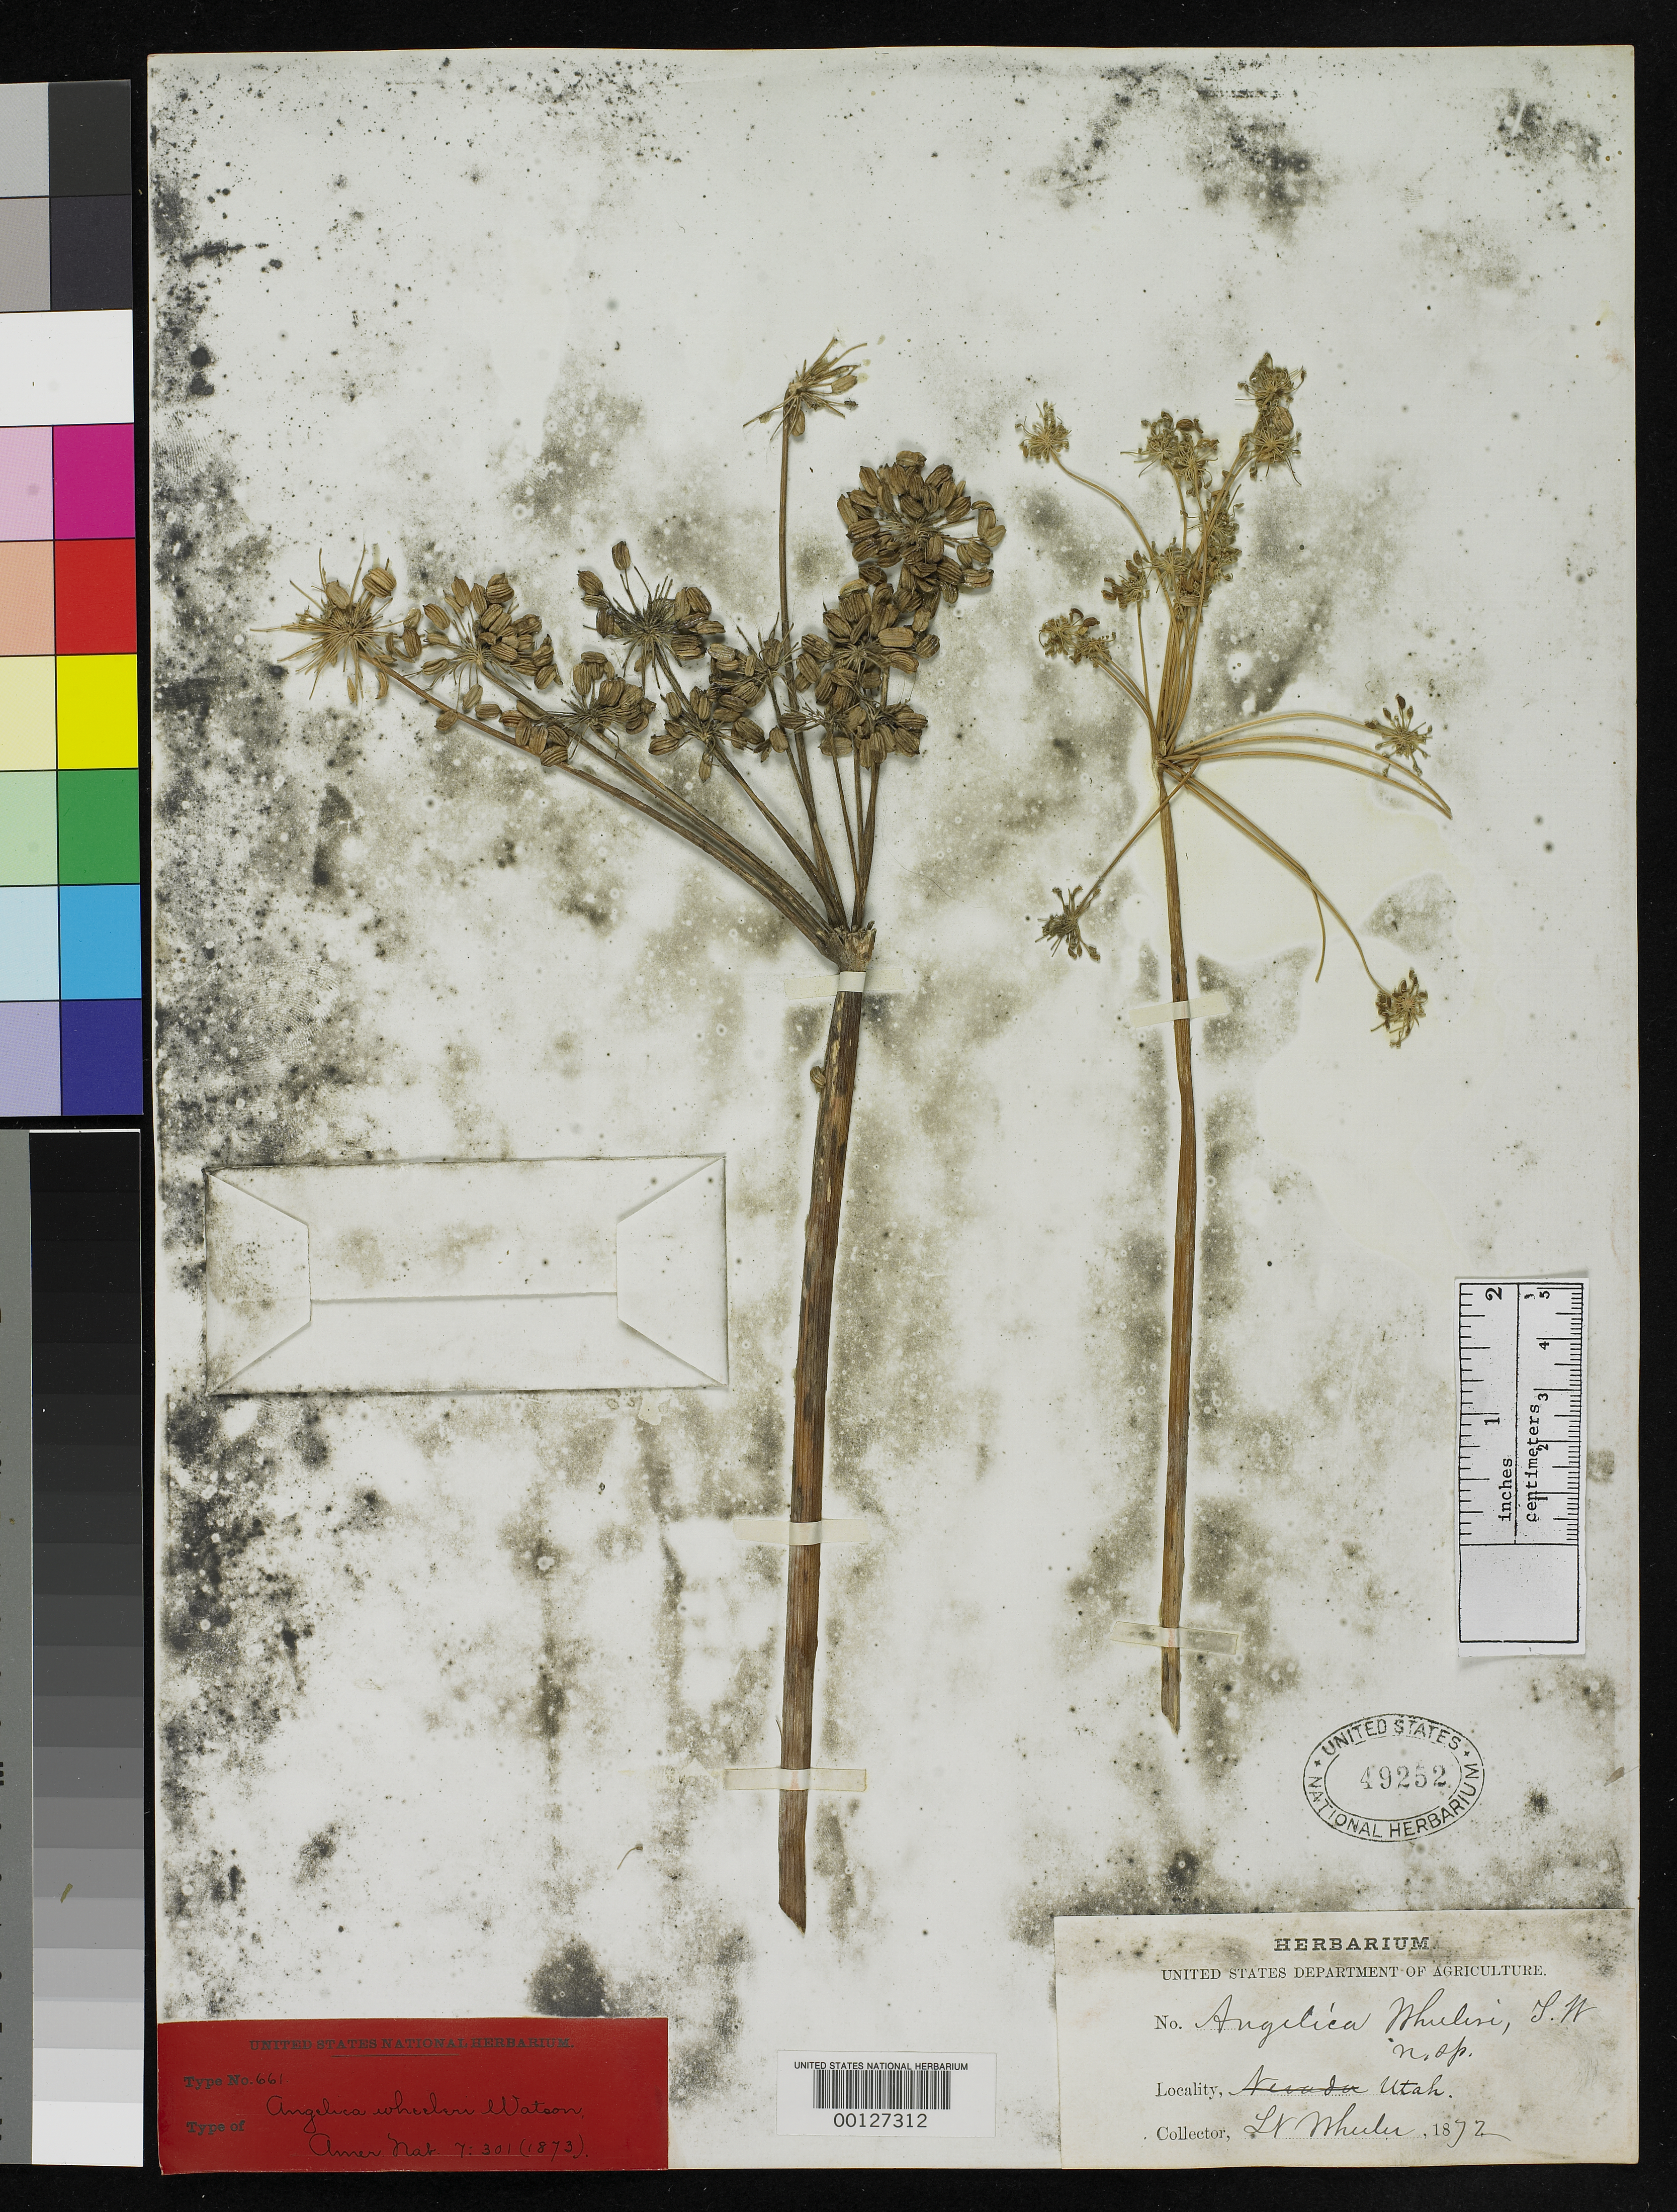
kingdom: Plantae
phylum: Tracheophyta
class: Magnoliopsida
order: Apiales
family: Apiaceae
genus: Angelica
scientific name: Angelica wheeleri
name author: S. Watson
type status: Type Collection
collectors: G. Wheeler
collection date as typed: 1872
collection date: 1872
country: United States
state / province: Utah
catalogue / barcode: US 49252